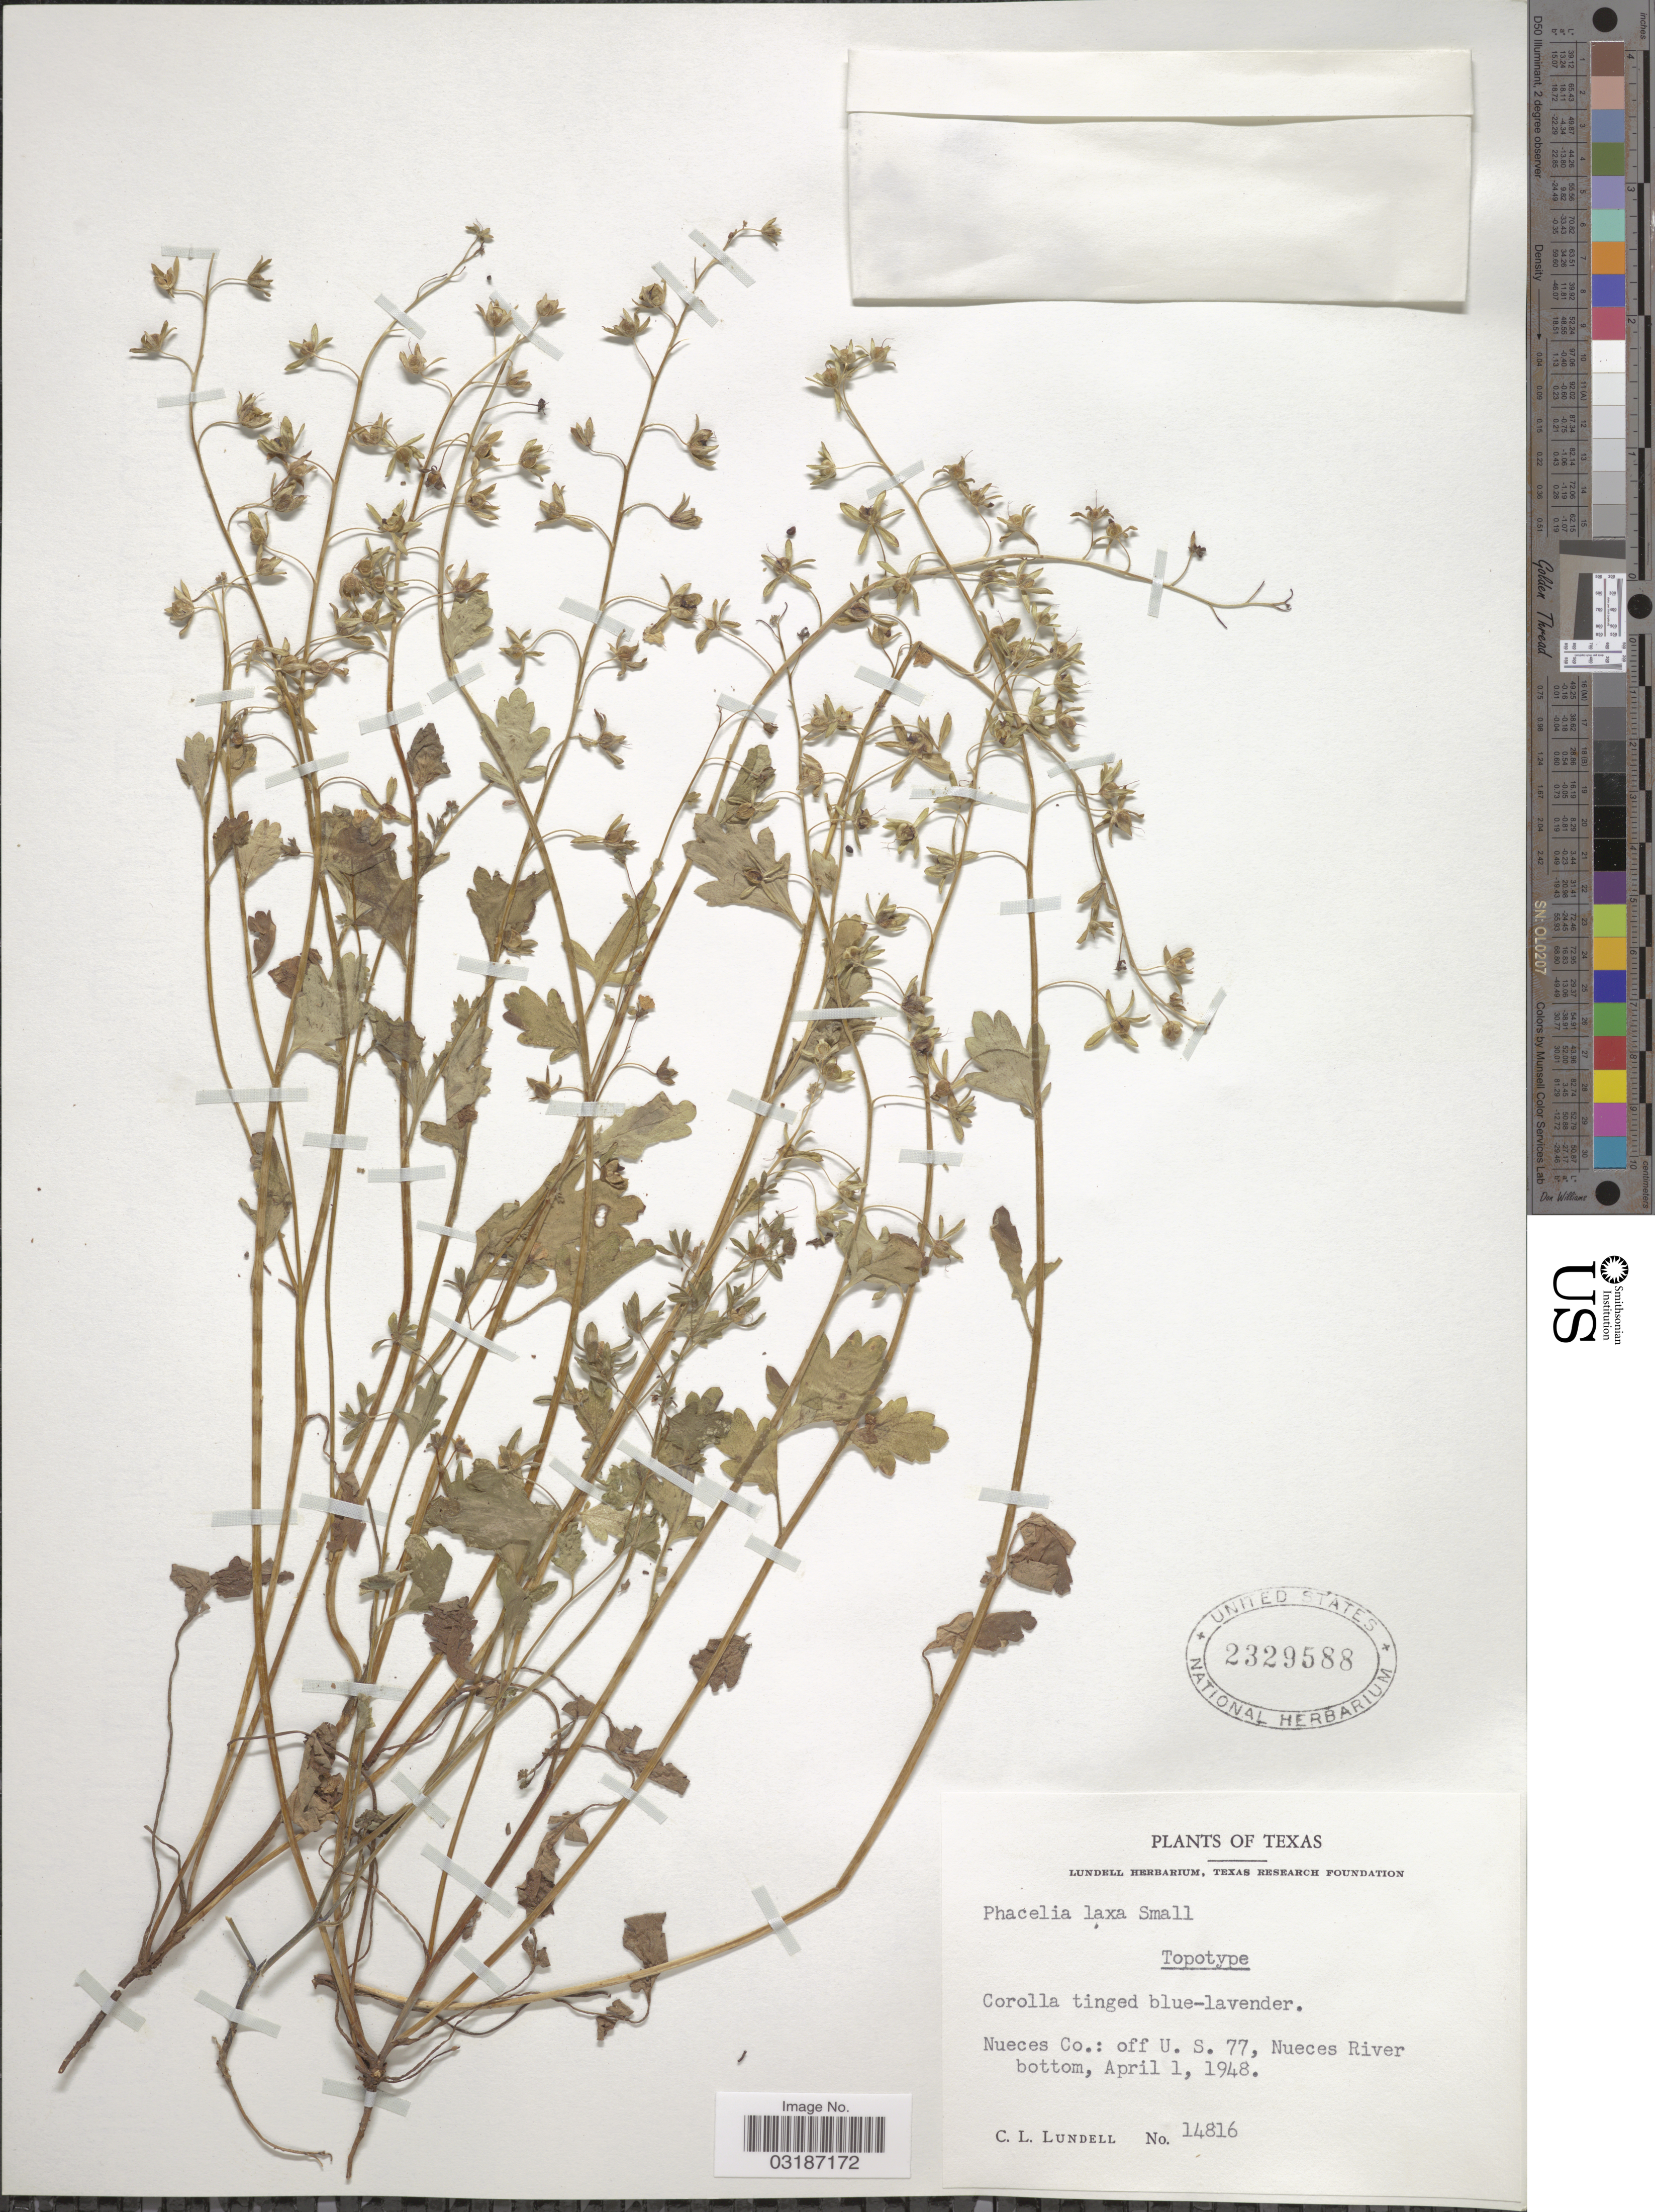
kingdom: Plantae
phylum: Tracheophyta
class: Magnoliopsida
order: Boraginales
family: Hydrophyllaceae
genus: Phacelia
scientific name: Phacelia laxa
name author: Small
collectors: C. L. Lundell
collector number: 14816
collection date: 1948-04-01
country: United States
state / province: Texas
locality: Nueces Co.: off U. S. 77, Nueces River bottom.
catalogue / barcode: US 2329588